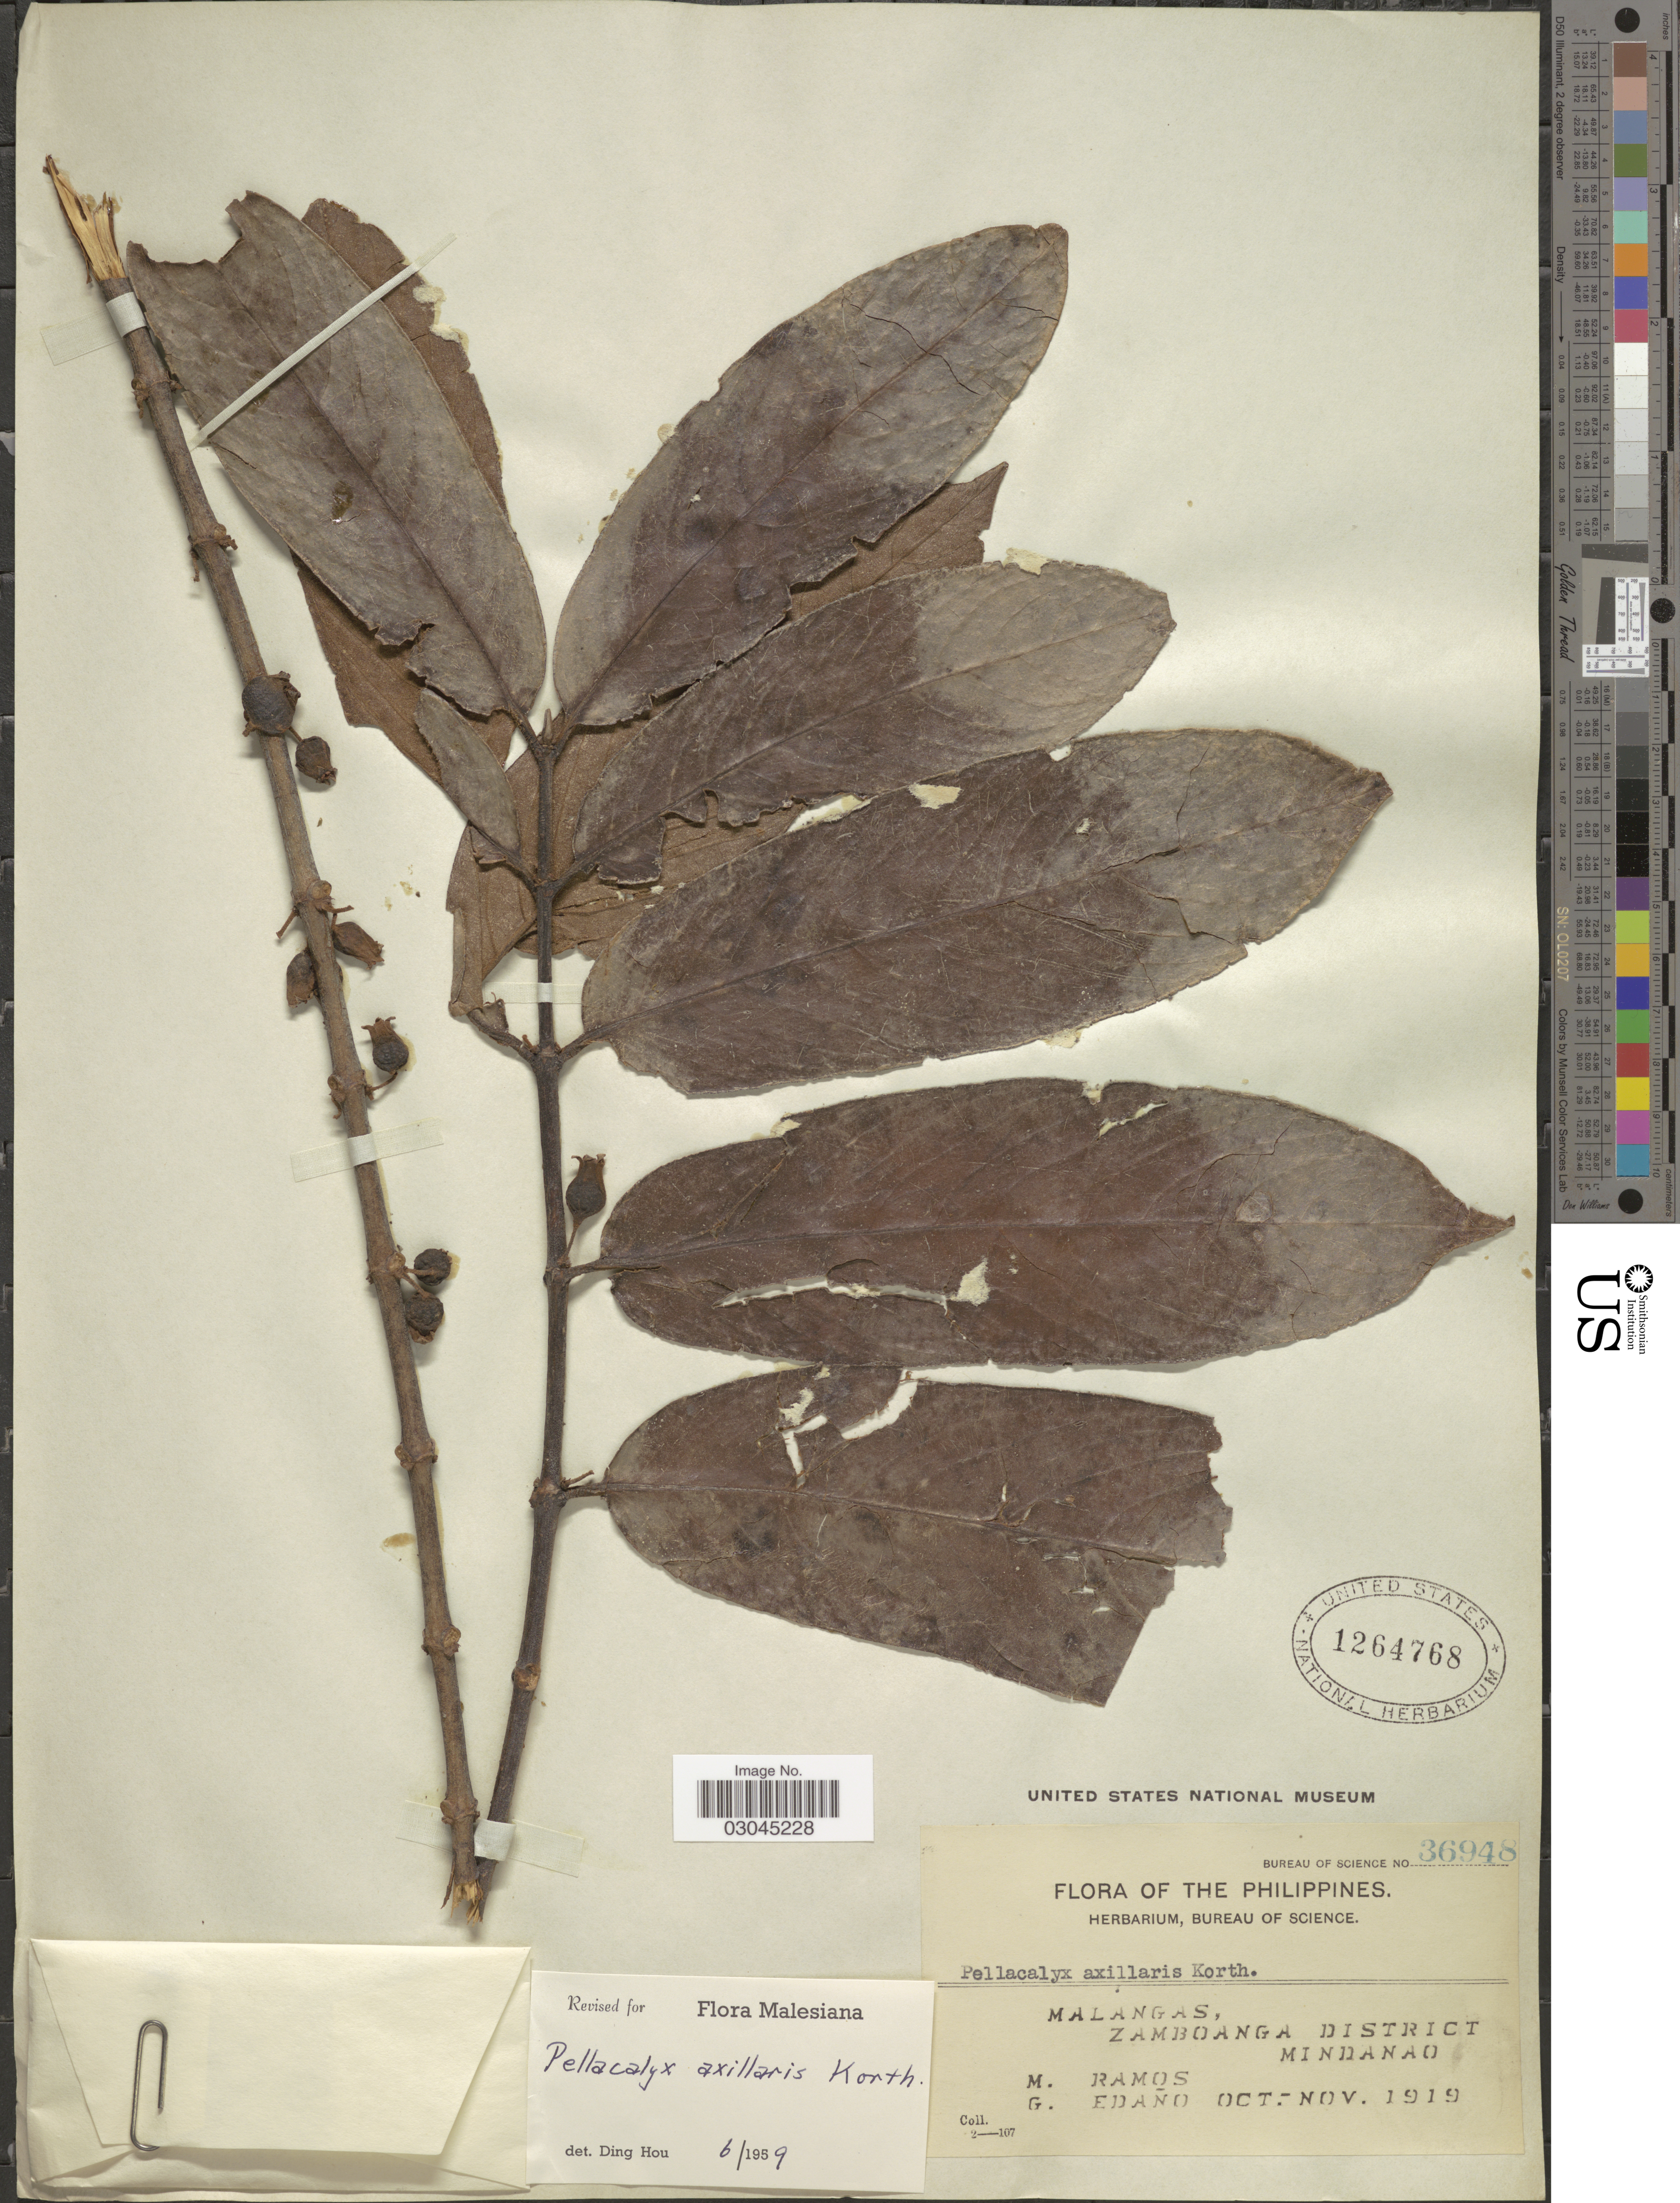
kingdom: Plantae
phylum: Tracheophyta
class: Magnoliopsida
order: Malpighiales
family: Rhizophoraceae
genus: Pellacalyx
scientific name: Pellacalyx axillaris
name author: Korth.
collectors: M. Ramos & G. Edaño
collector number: Bureau of Science 36948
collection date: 1919-10/1919-11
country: Philippines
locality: Malangas, Zamboanga District. Mindanao.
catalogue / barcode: US 1264768